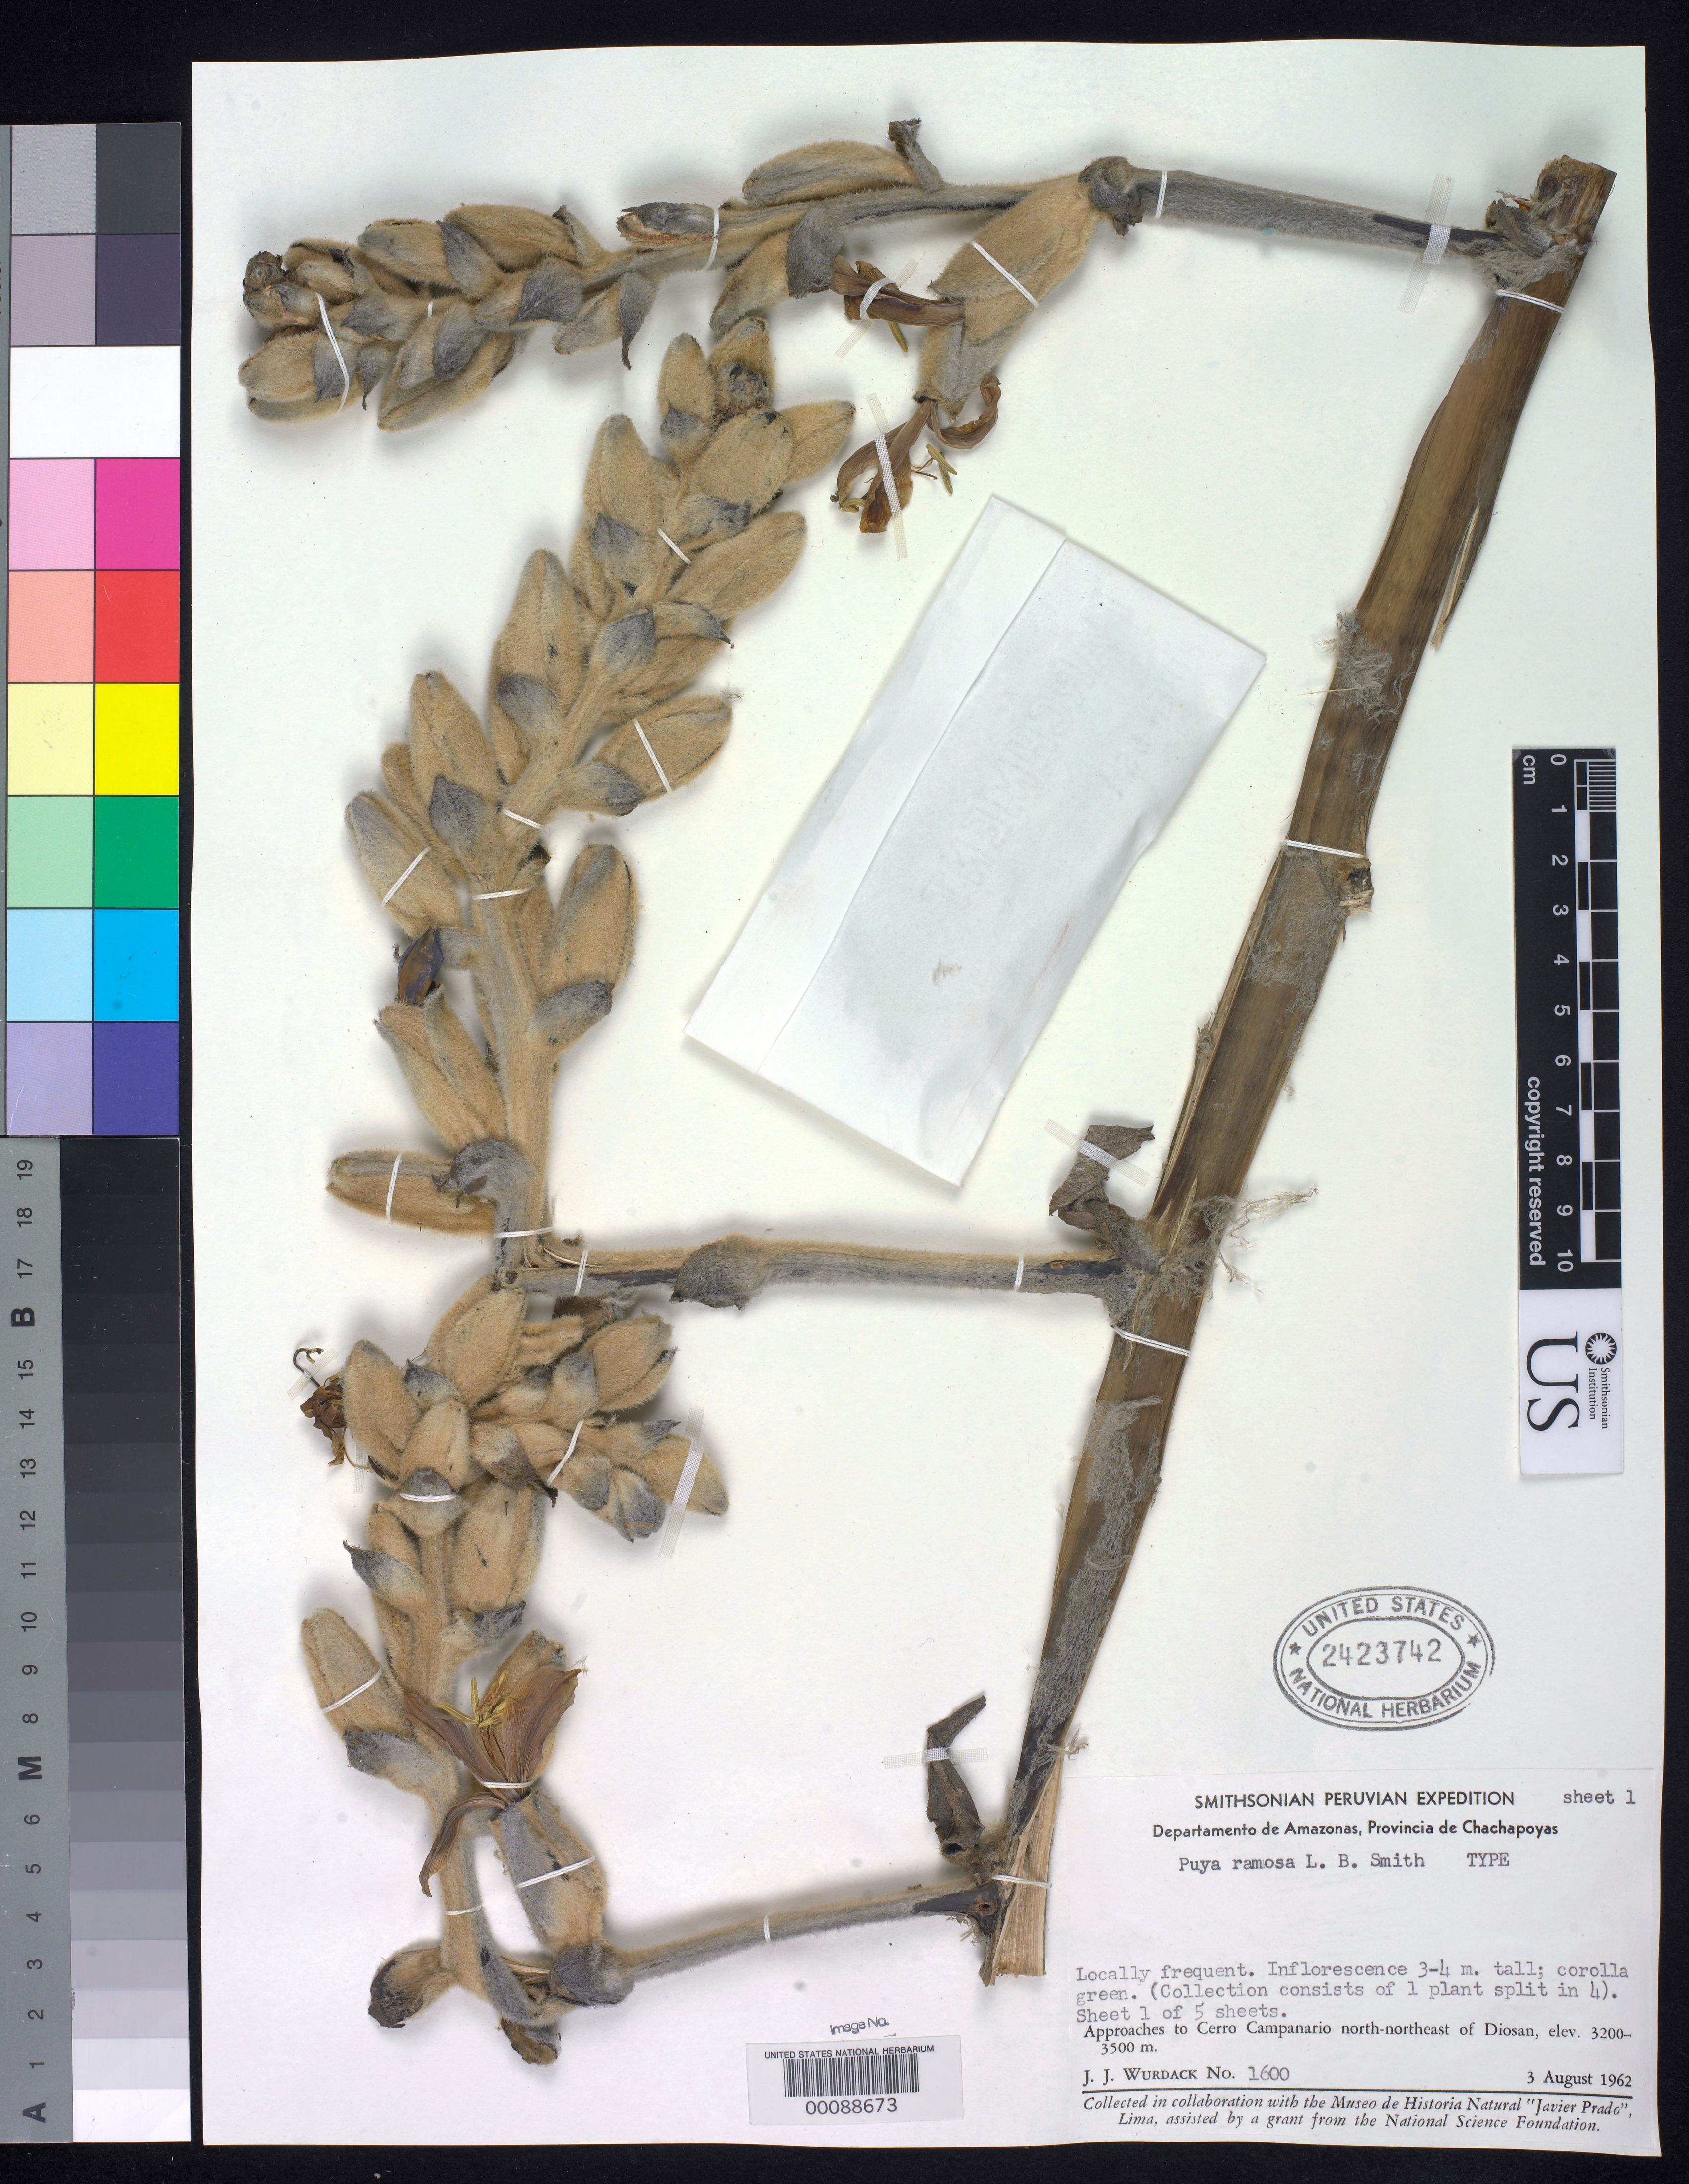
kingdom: Plantae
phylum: Tracheophyta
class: Liliopsida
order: Poales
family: Bromeliaceae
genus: Puya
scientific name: Puya ramosa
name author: L.B. Sm.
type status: Holotype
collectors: J. J. Wurdack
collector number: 1600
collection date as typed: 03 Aug 1962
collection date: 1962-08-03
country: Peru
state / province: Amazonas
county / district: Chachapoyas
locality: approach to Cerro Campanario NNE of Diosan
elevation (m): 3200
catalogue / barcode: US 2423742